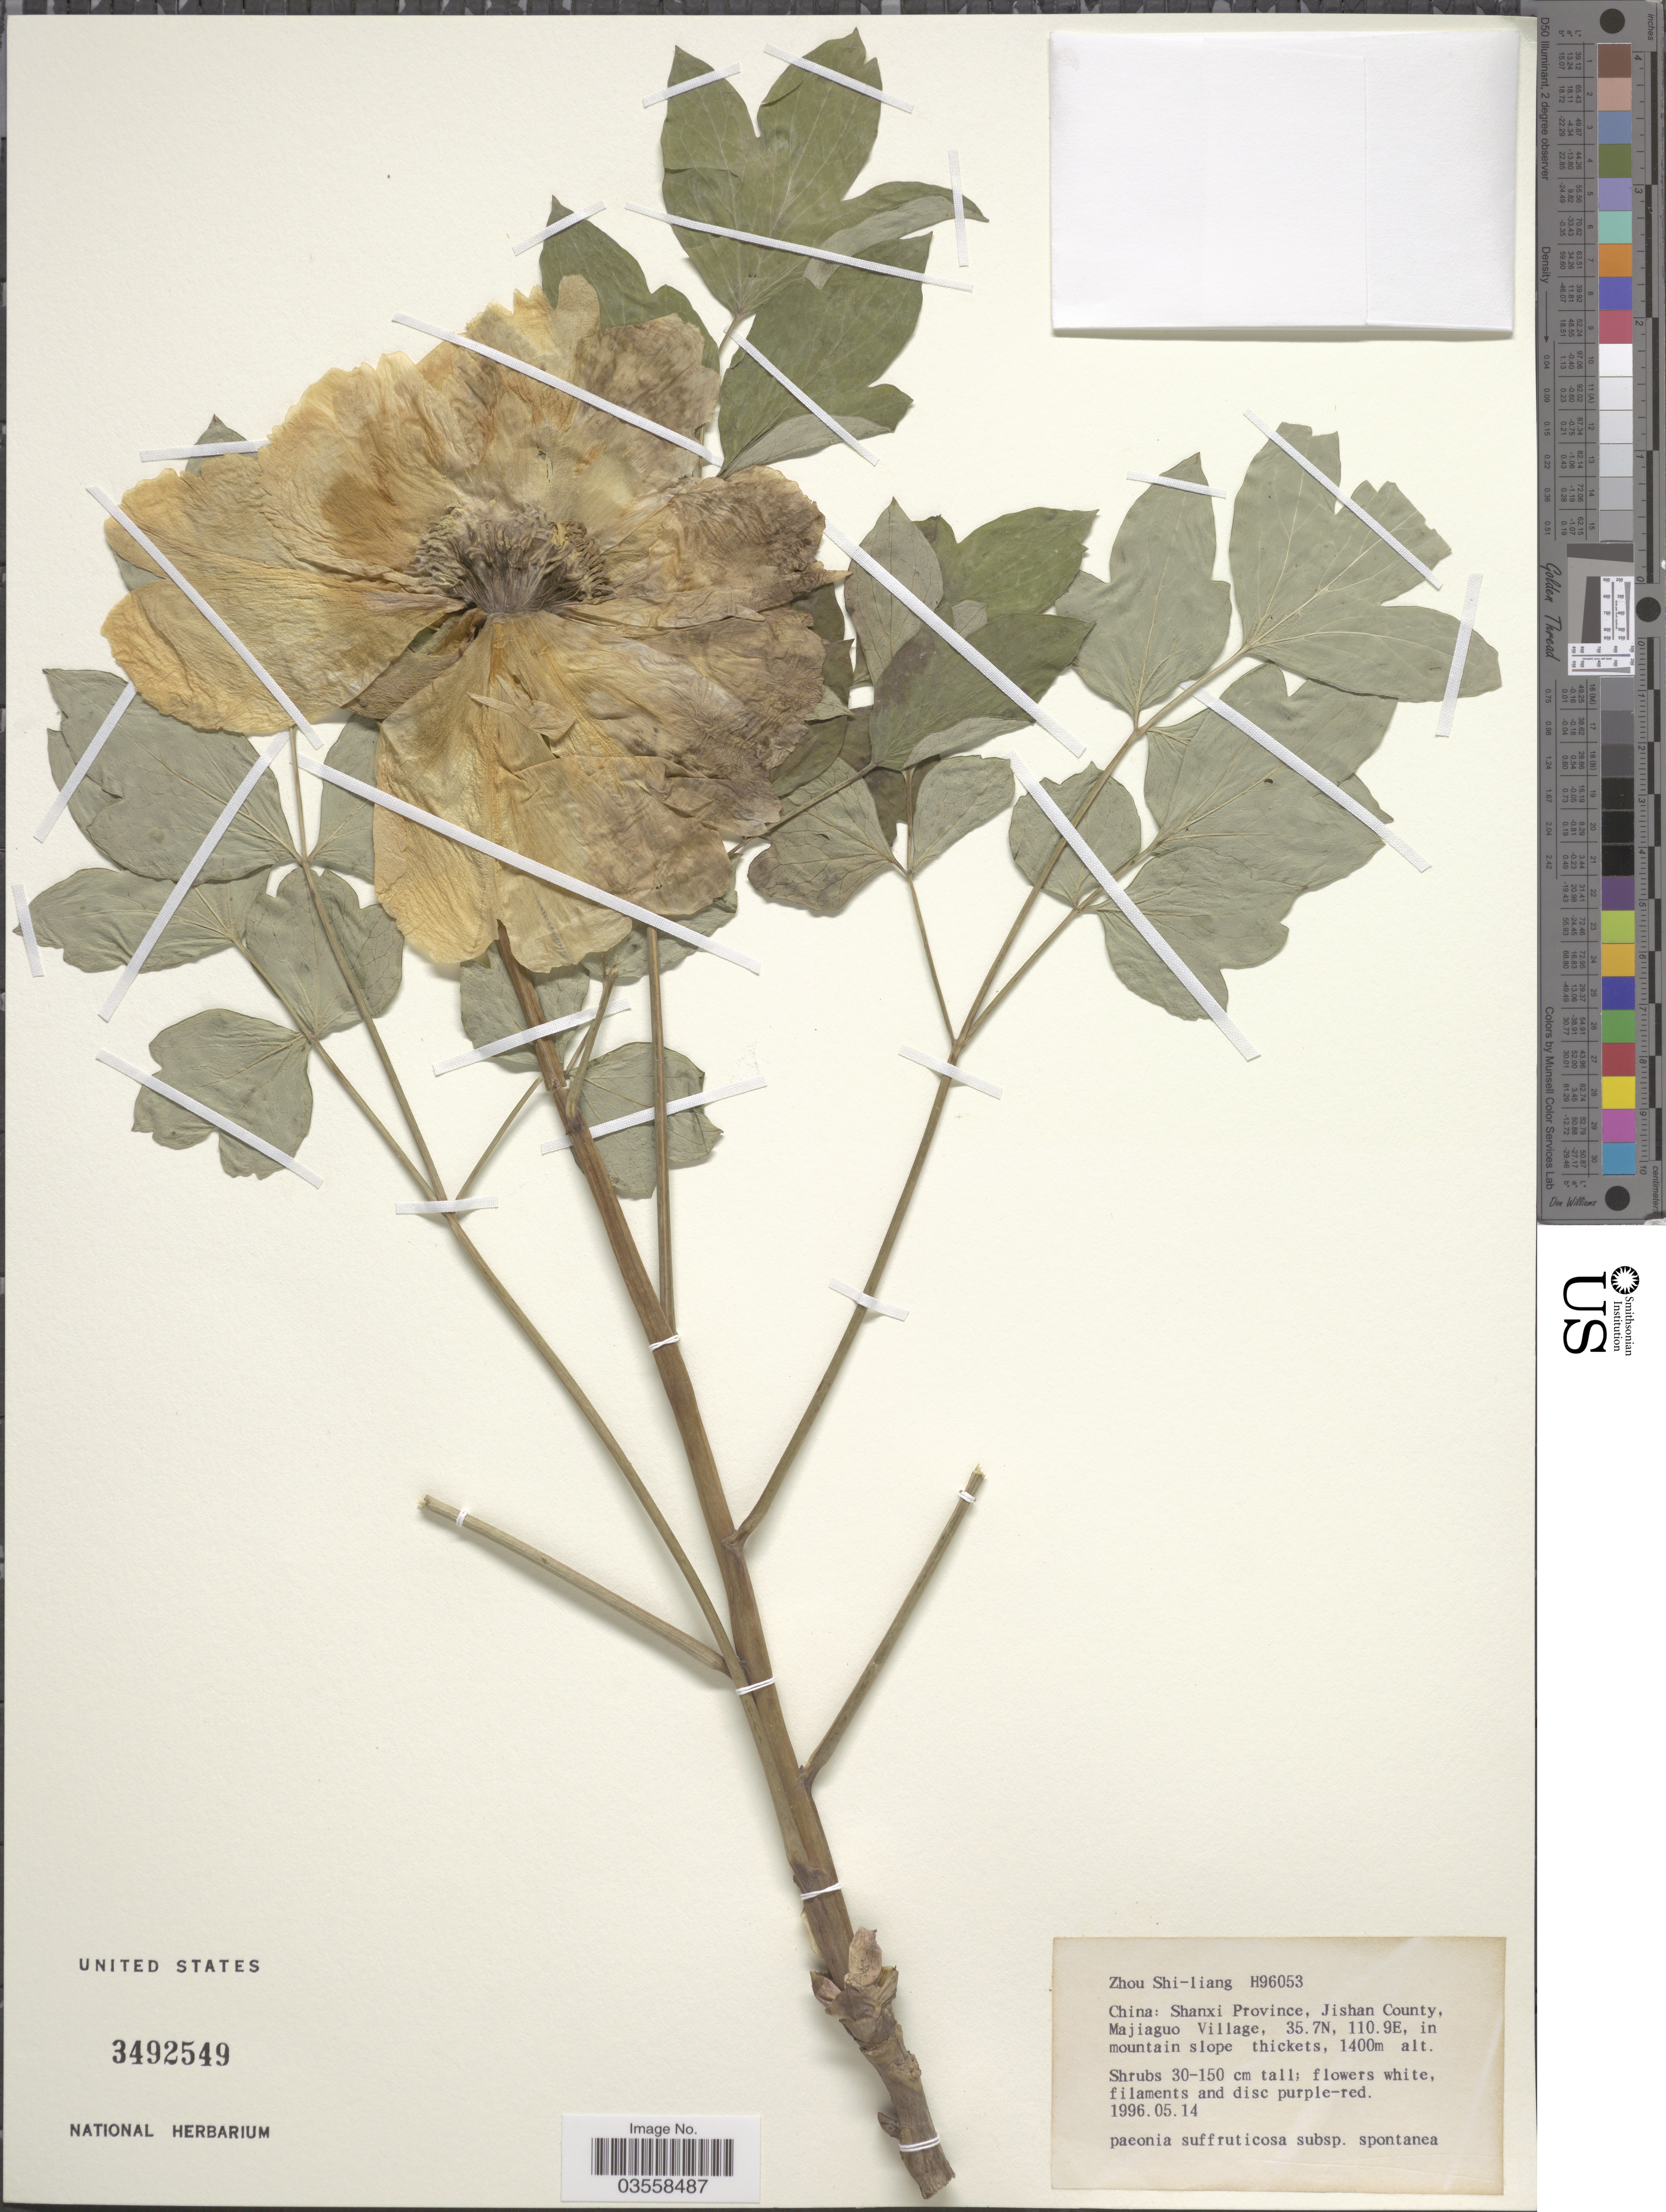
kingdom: Plantae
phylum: Tracheophyta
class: Magnoliopsida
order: Saxifragales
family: Paeoniaceae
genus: Paeonia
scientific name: Paeonia x suffruticosa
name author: Andrews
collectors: S. Zhou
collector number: H96053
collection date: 1996-05-14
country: China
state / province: Shanxi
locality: Jishan County, Majiaguo Village.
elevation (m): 1400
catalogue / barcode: US 3492549